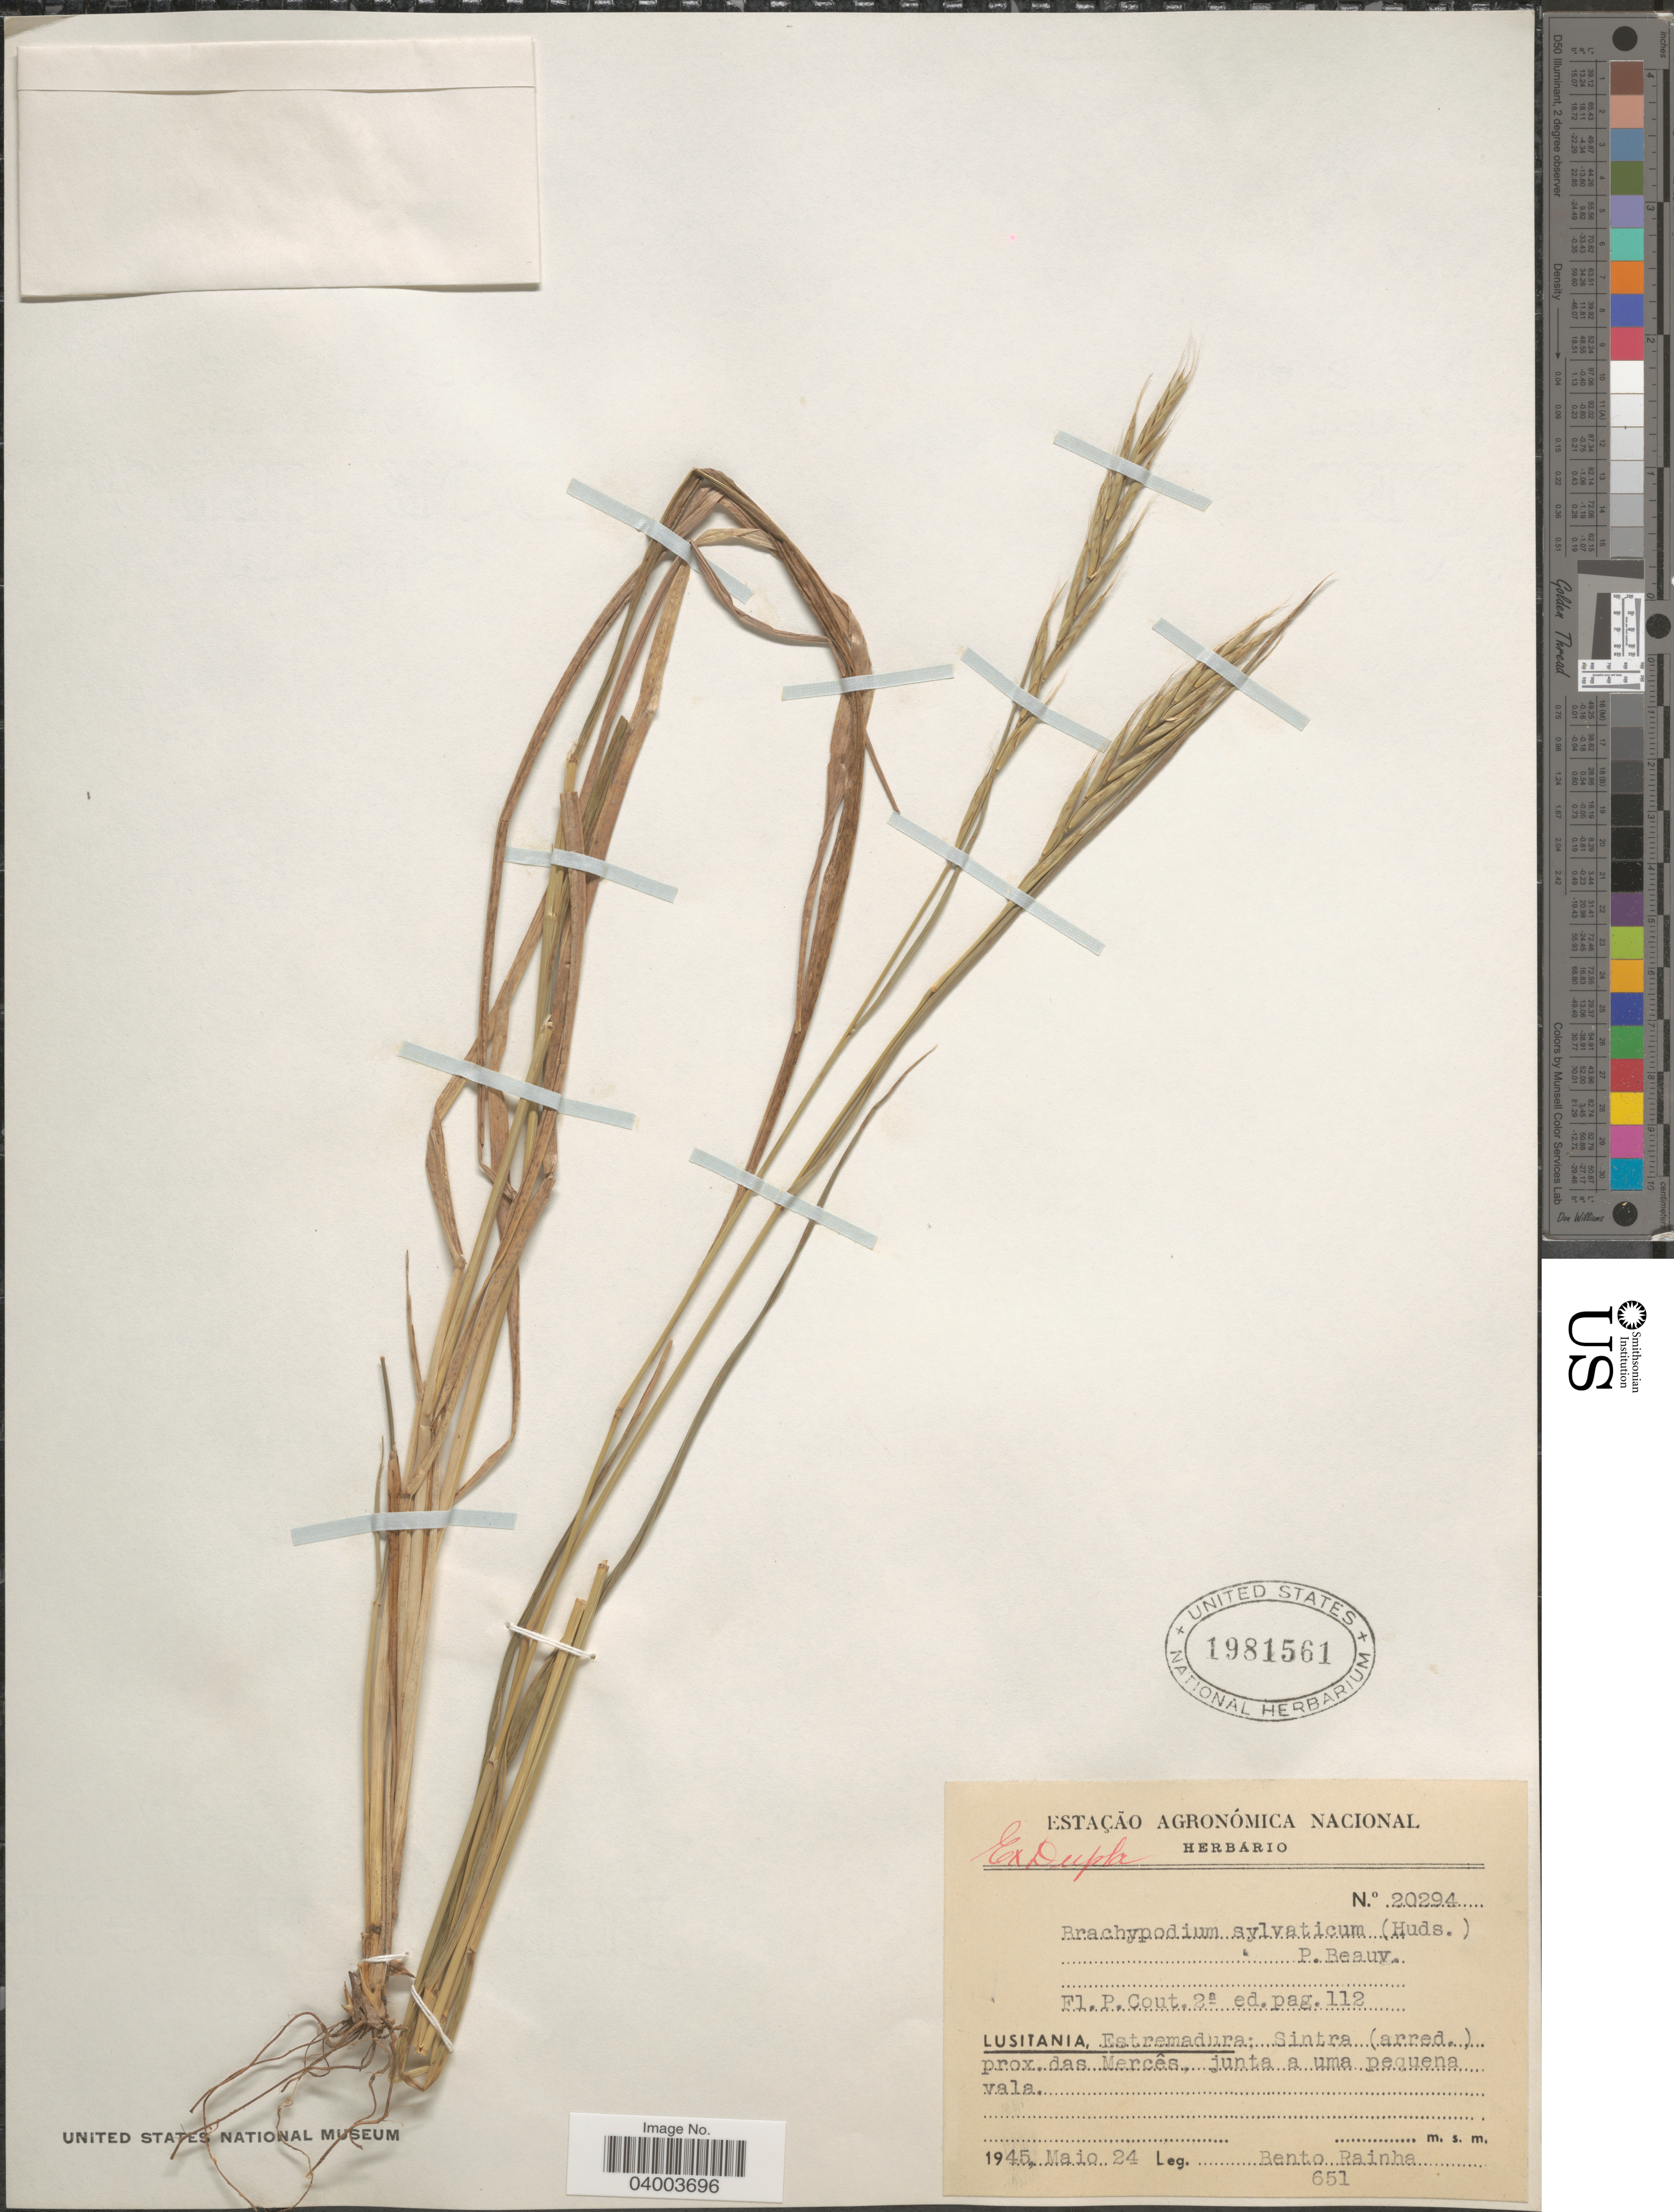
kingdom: Plantae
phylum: Tracheophyta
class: Liliopsida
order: Poales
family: Poaceae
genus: Brachypodium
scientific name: Brachypodium sylvaticum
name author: (Huds.) P. Beauv.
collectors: B. Rainha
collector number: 651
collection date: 1945-05-24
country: Portugal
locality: Lusitania, Estremadura: Sintra (arred.) prox. das Mercês, junta a uma pequena vala.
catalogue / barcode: US 1981561